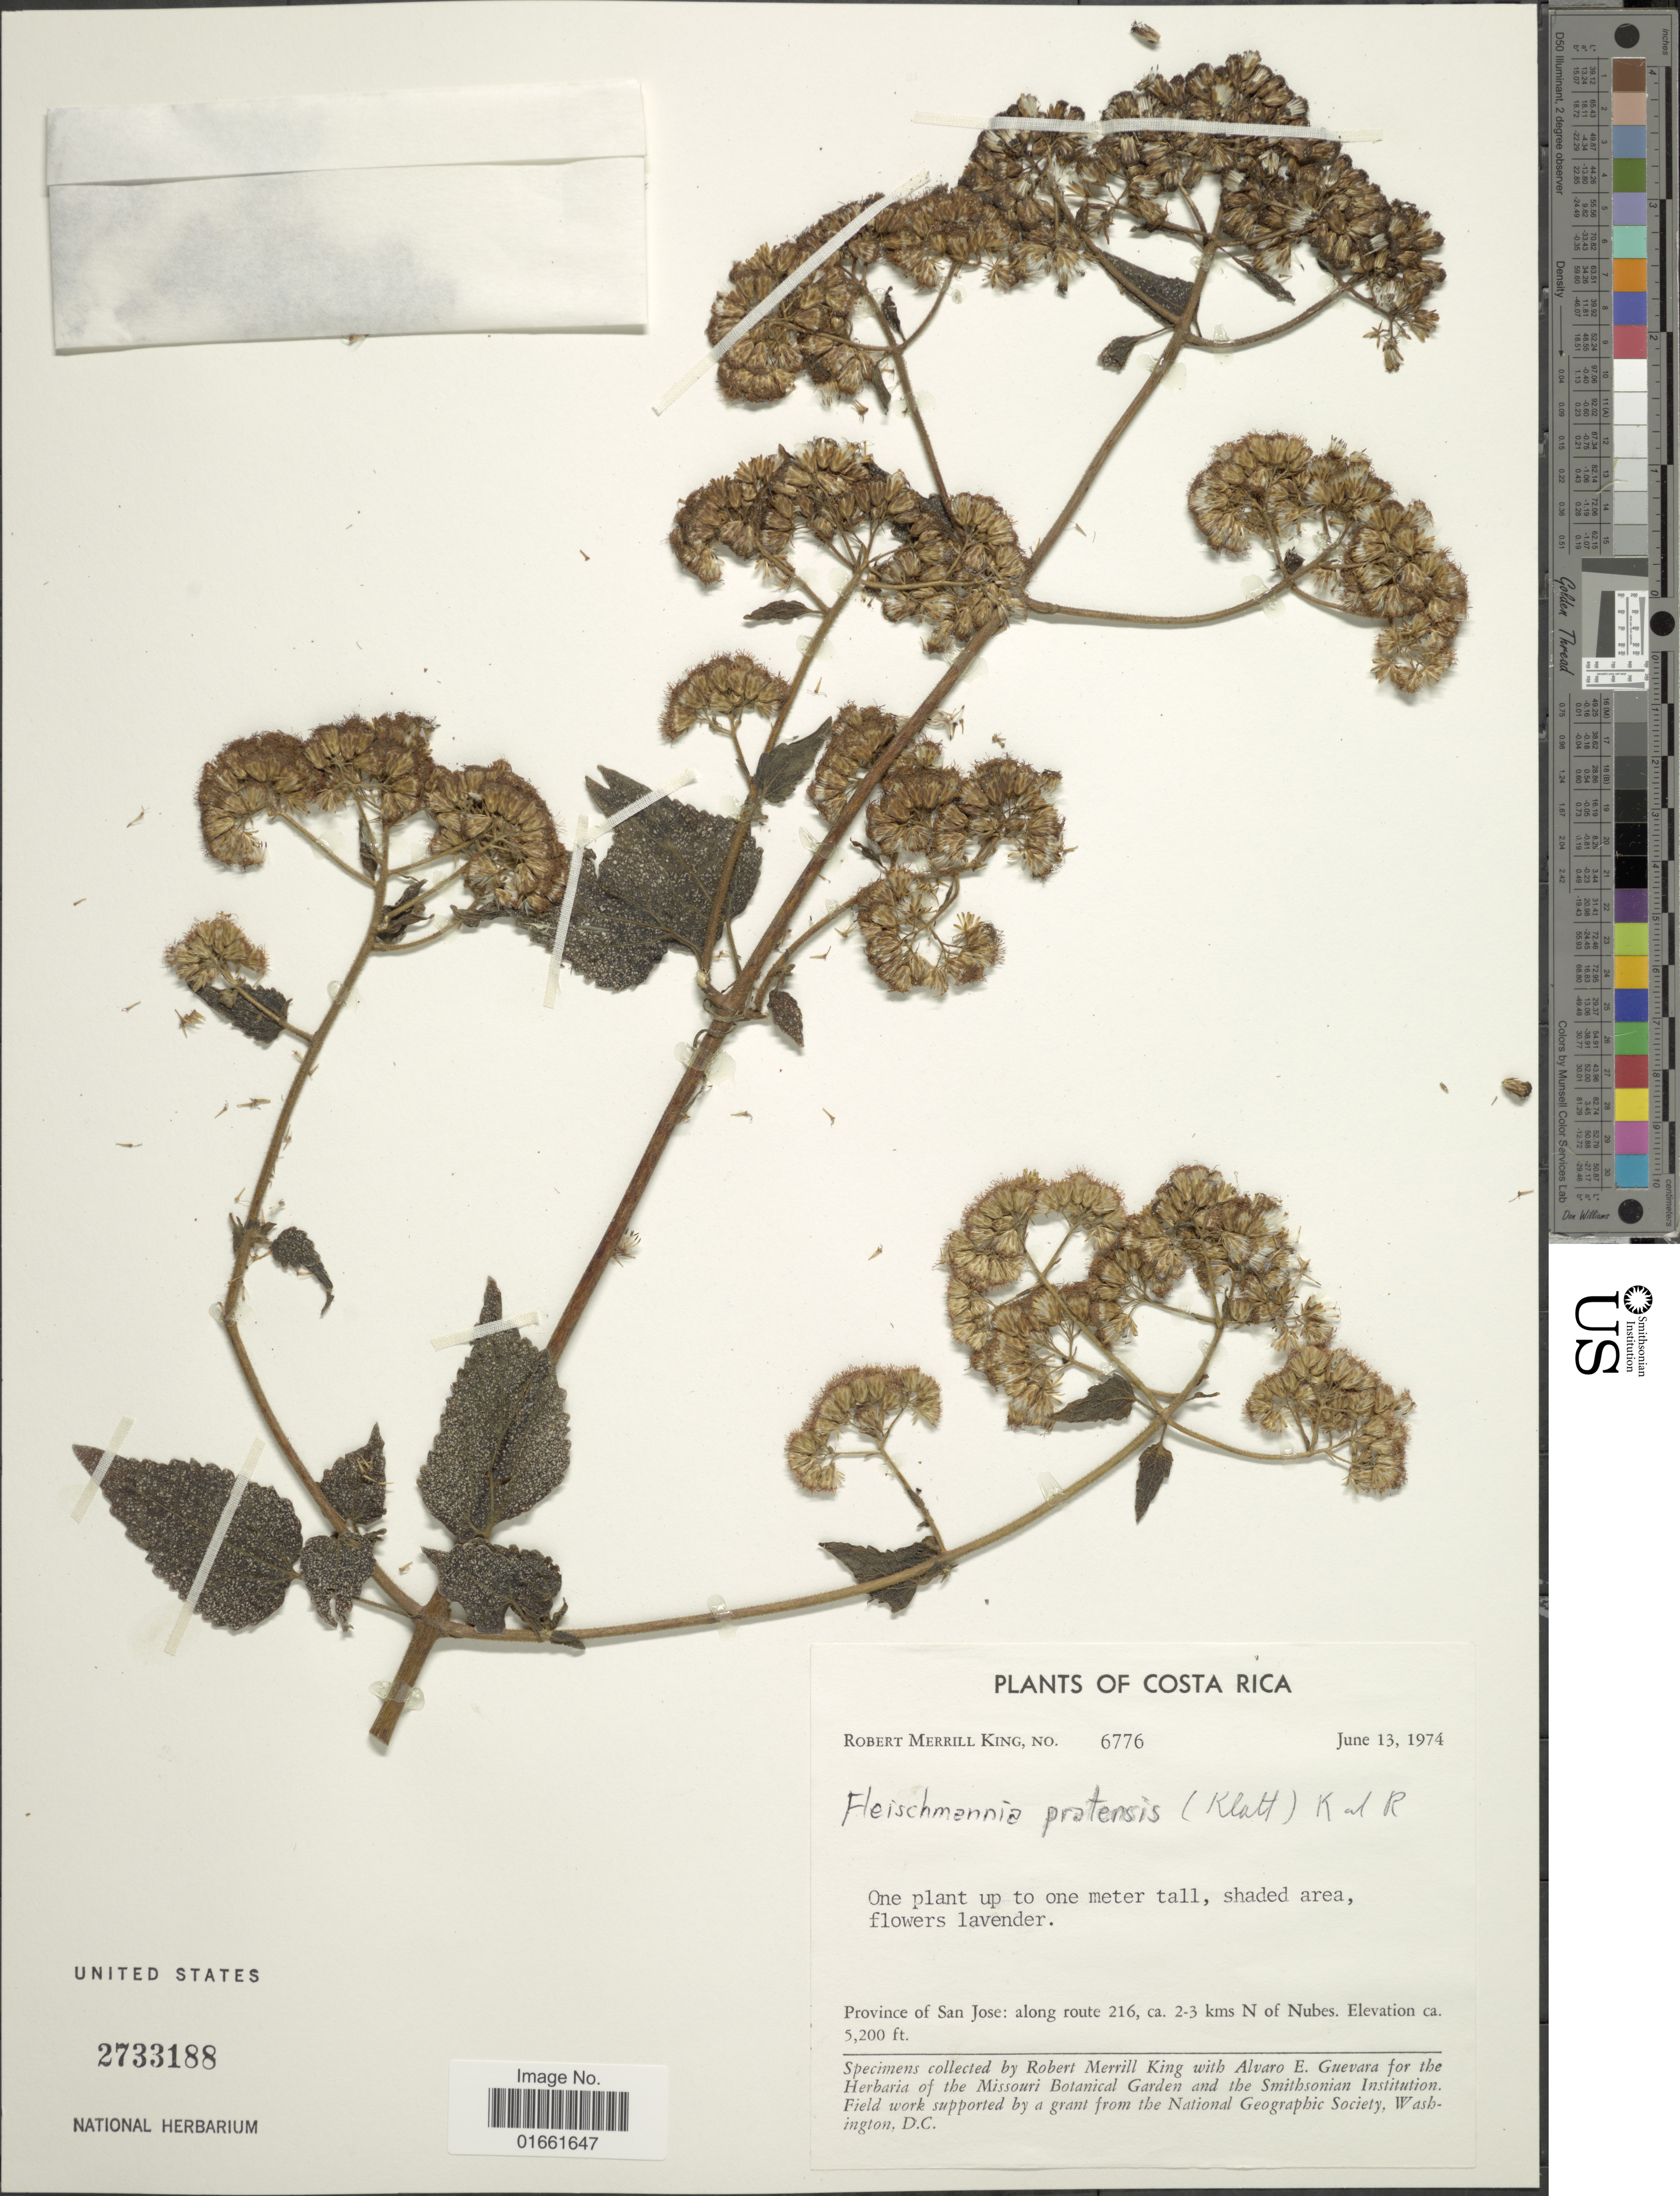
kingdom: Plantae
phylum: Tracheophyta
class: Magnoliopsida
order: Asterales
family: Asteraceae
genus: Fleischmannia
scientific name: Fleischmannia pratensis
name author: (Klatt) R.M. King & H. Rob.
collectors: R. M. King & A. E. Guevara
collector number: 6776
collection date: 1974-06-13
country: Costa Rica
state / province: San José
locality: Province of San Jose, along route 216, ca 2 - 3 kms N of Nubes.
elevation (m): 1585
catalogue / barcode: US 2733188